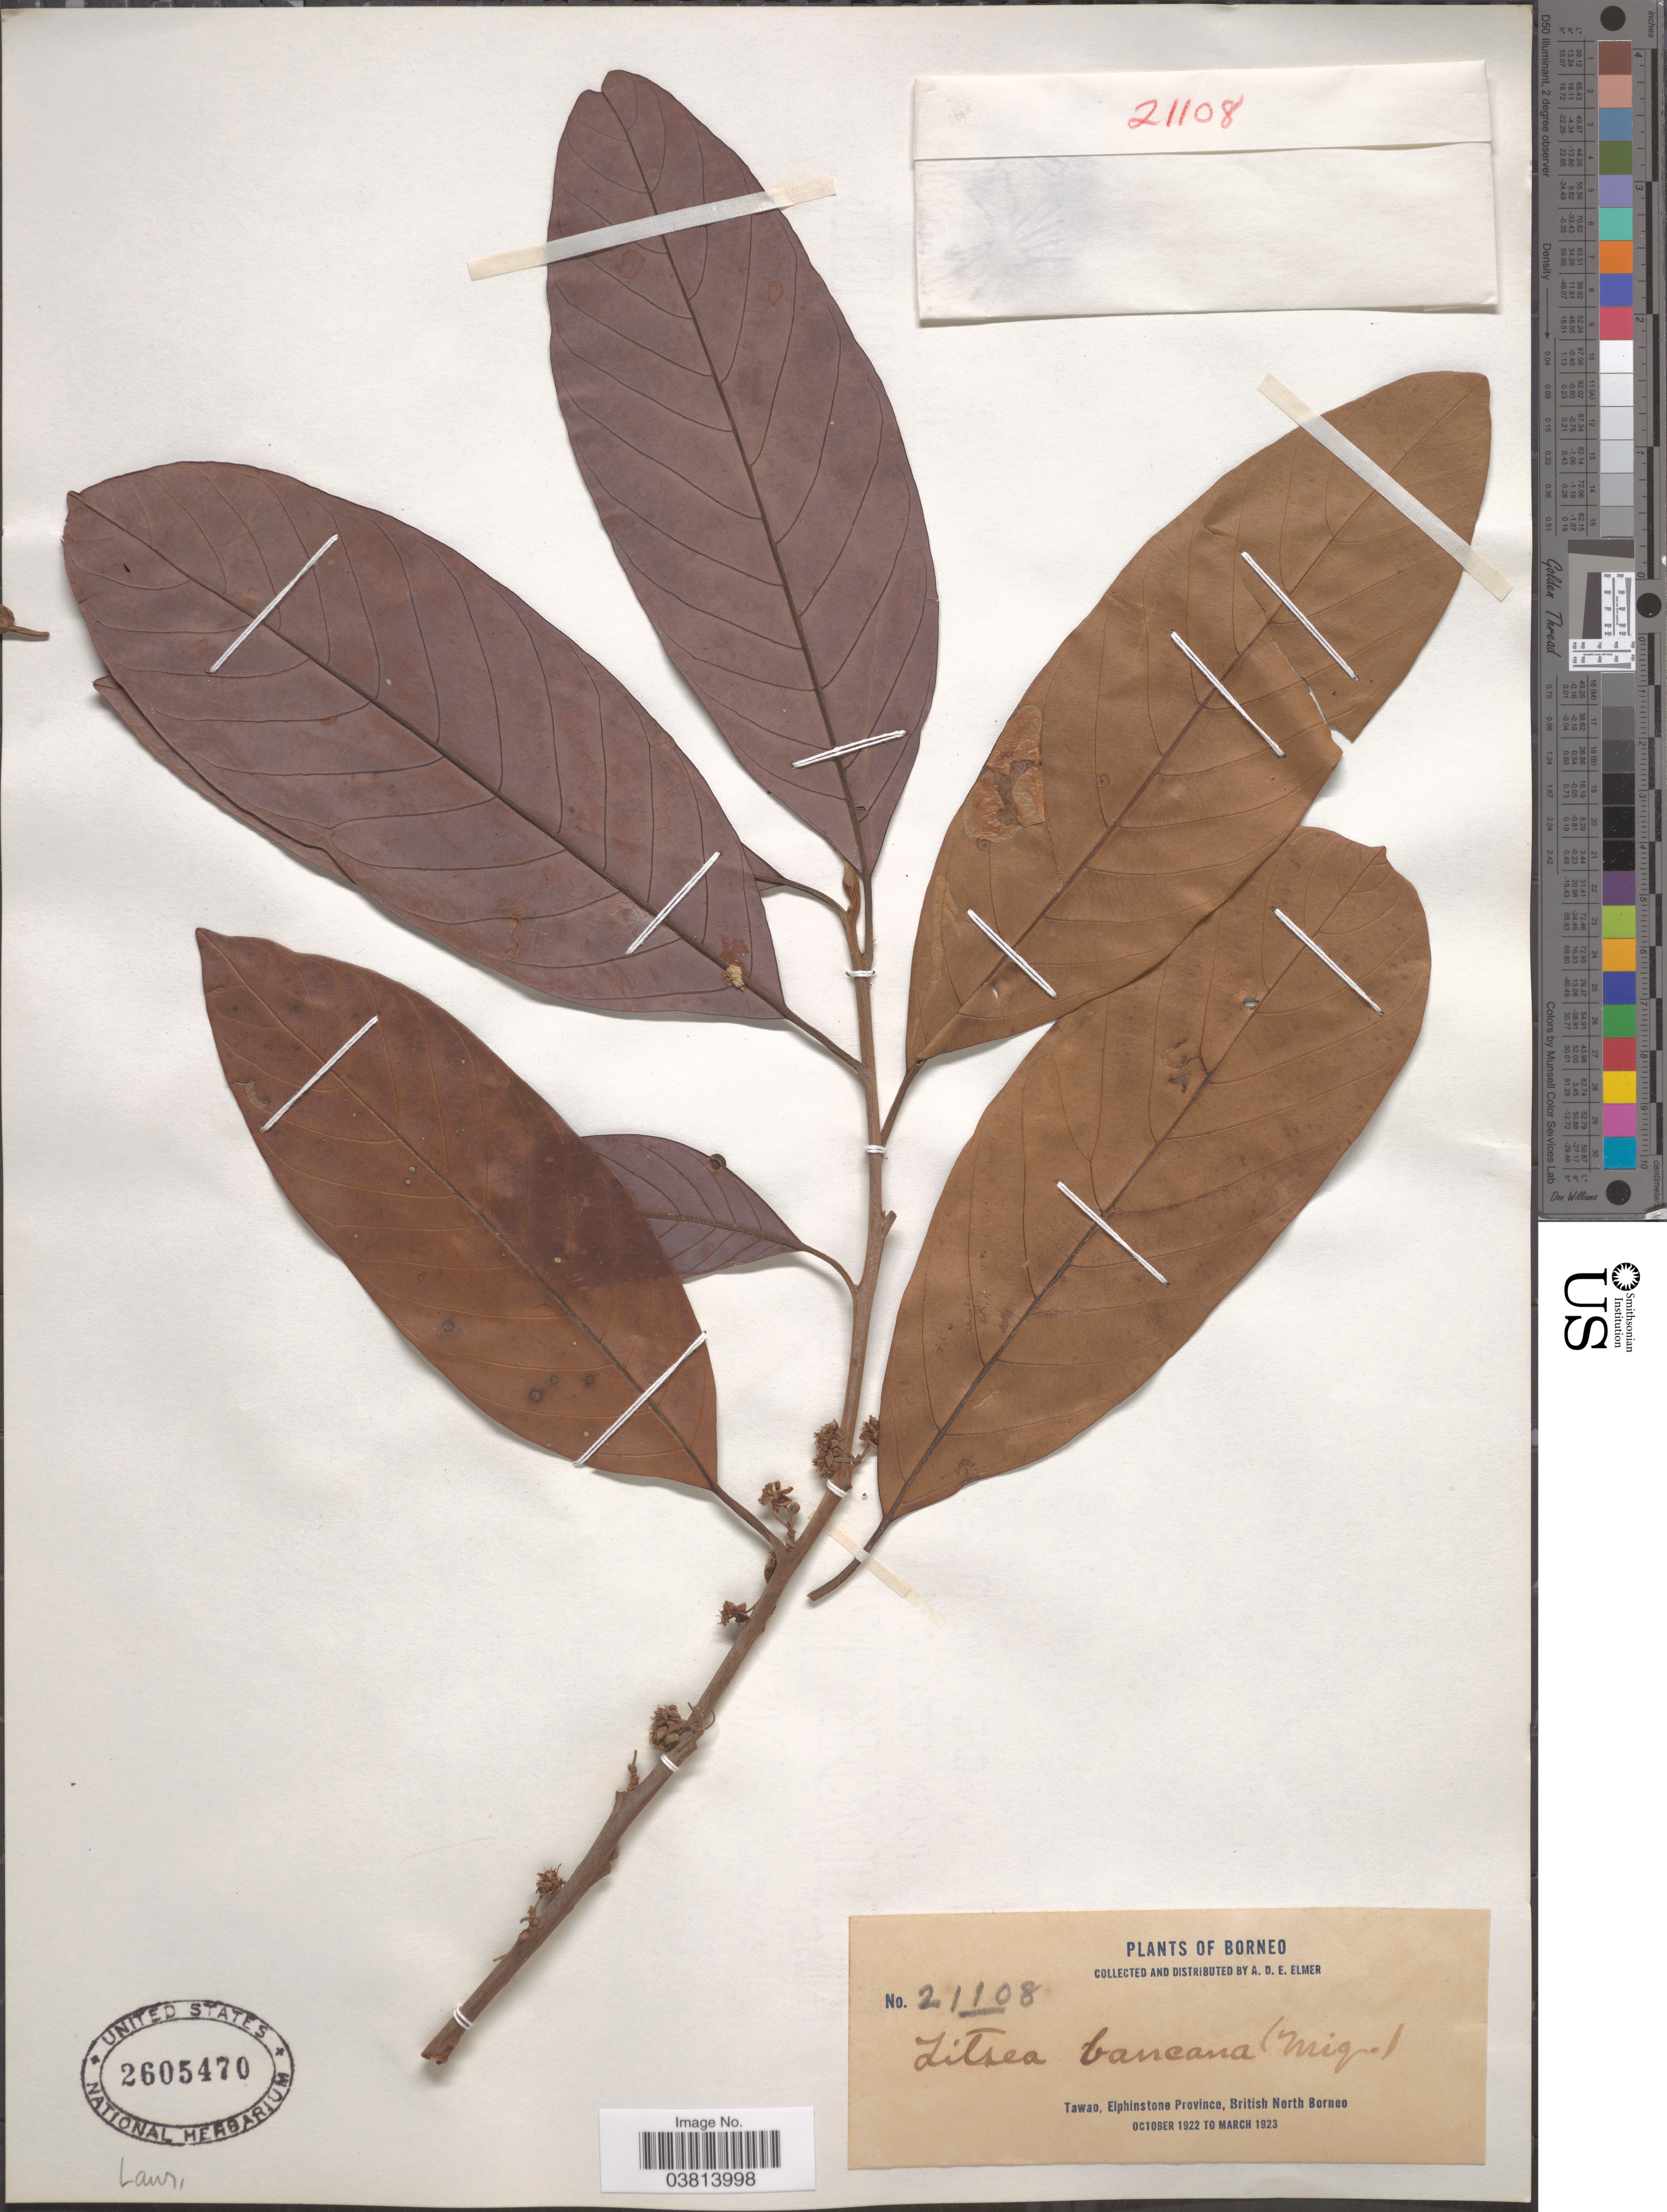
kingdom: Plantae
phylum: Tracheophyta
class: Magnoliopsida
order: Laurales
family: Lauraceae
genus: Litsea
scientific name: Litsea bancana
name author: Boerl.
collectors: A. D. E. Elmer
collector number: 21108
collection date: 1922-10/1923-03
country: Malaysia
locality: Tawao, Elphinstone, British North Borneo.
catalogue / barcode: US 2605470